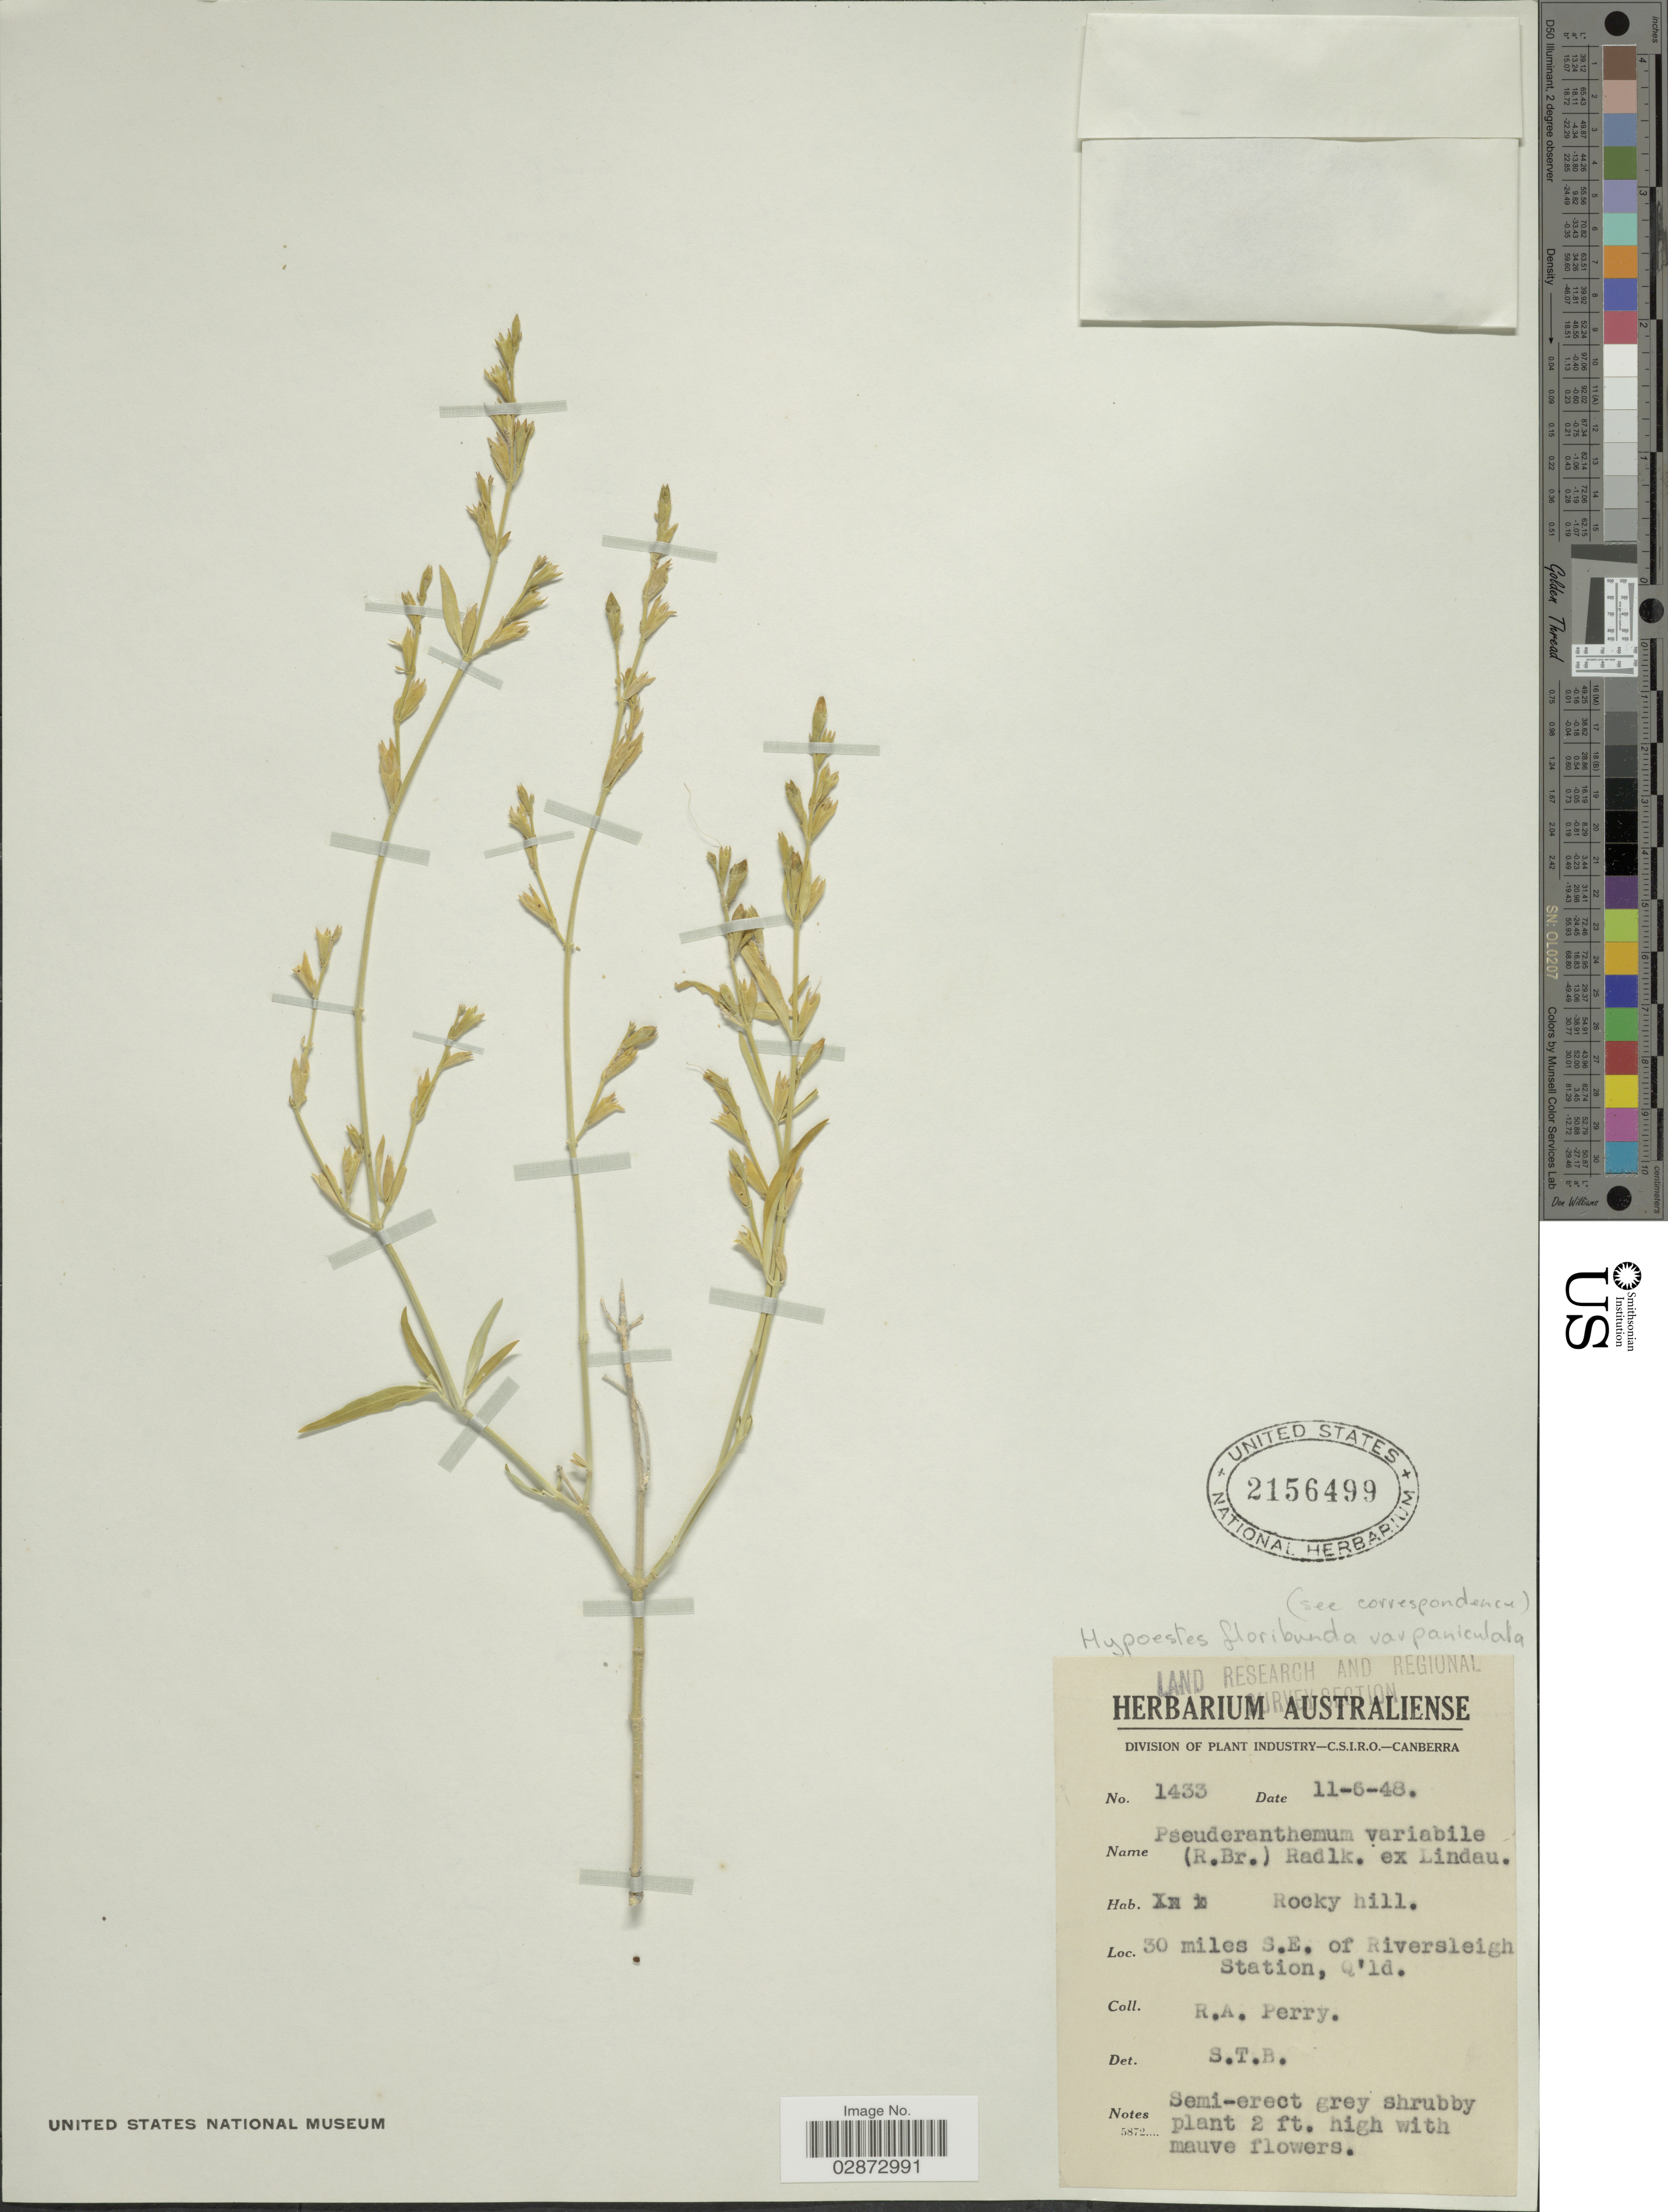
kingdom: Plantae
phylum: Tracheophyta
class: Magnoliopsida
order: Lamiales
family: Acanthaceae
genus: Hypoestes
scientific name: Hypoestes floribunda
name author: R. Br.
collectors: Perry, R. A.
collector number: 1433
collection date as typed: Transcribed d/m/y: 11/6/48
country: Australia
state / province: Queensland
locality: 30 miles S.E. of Riversleigh Station, Q'ld.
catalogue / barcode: US 2156499